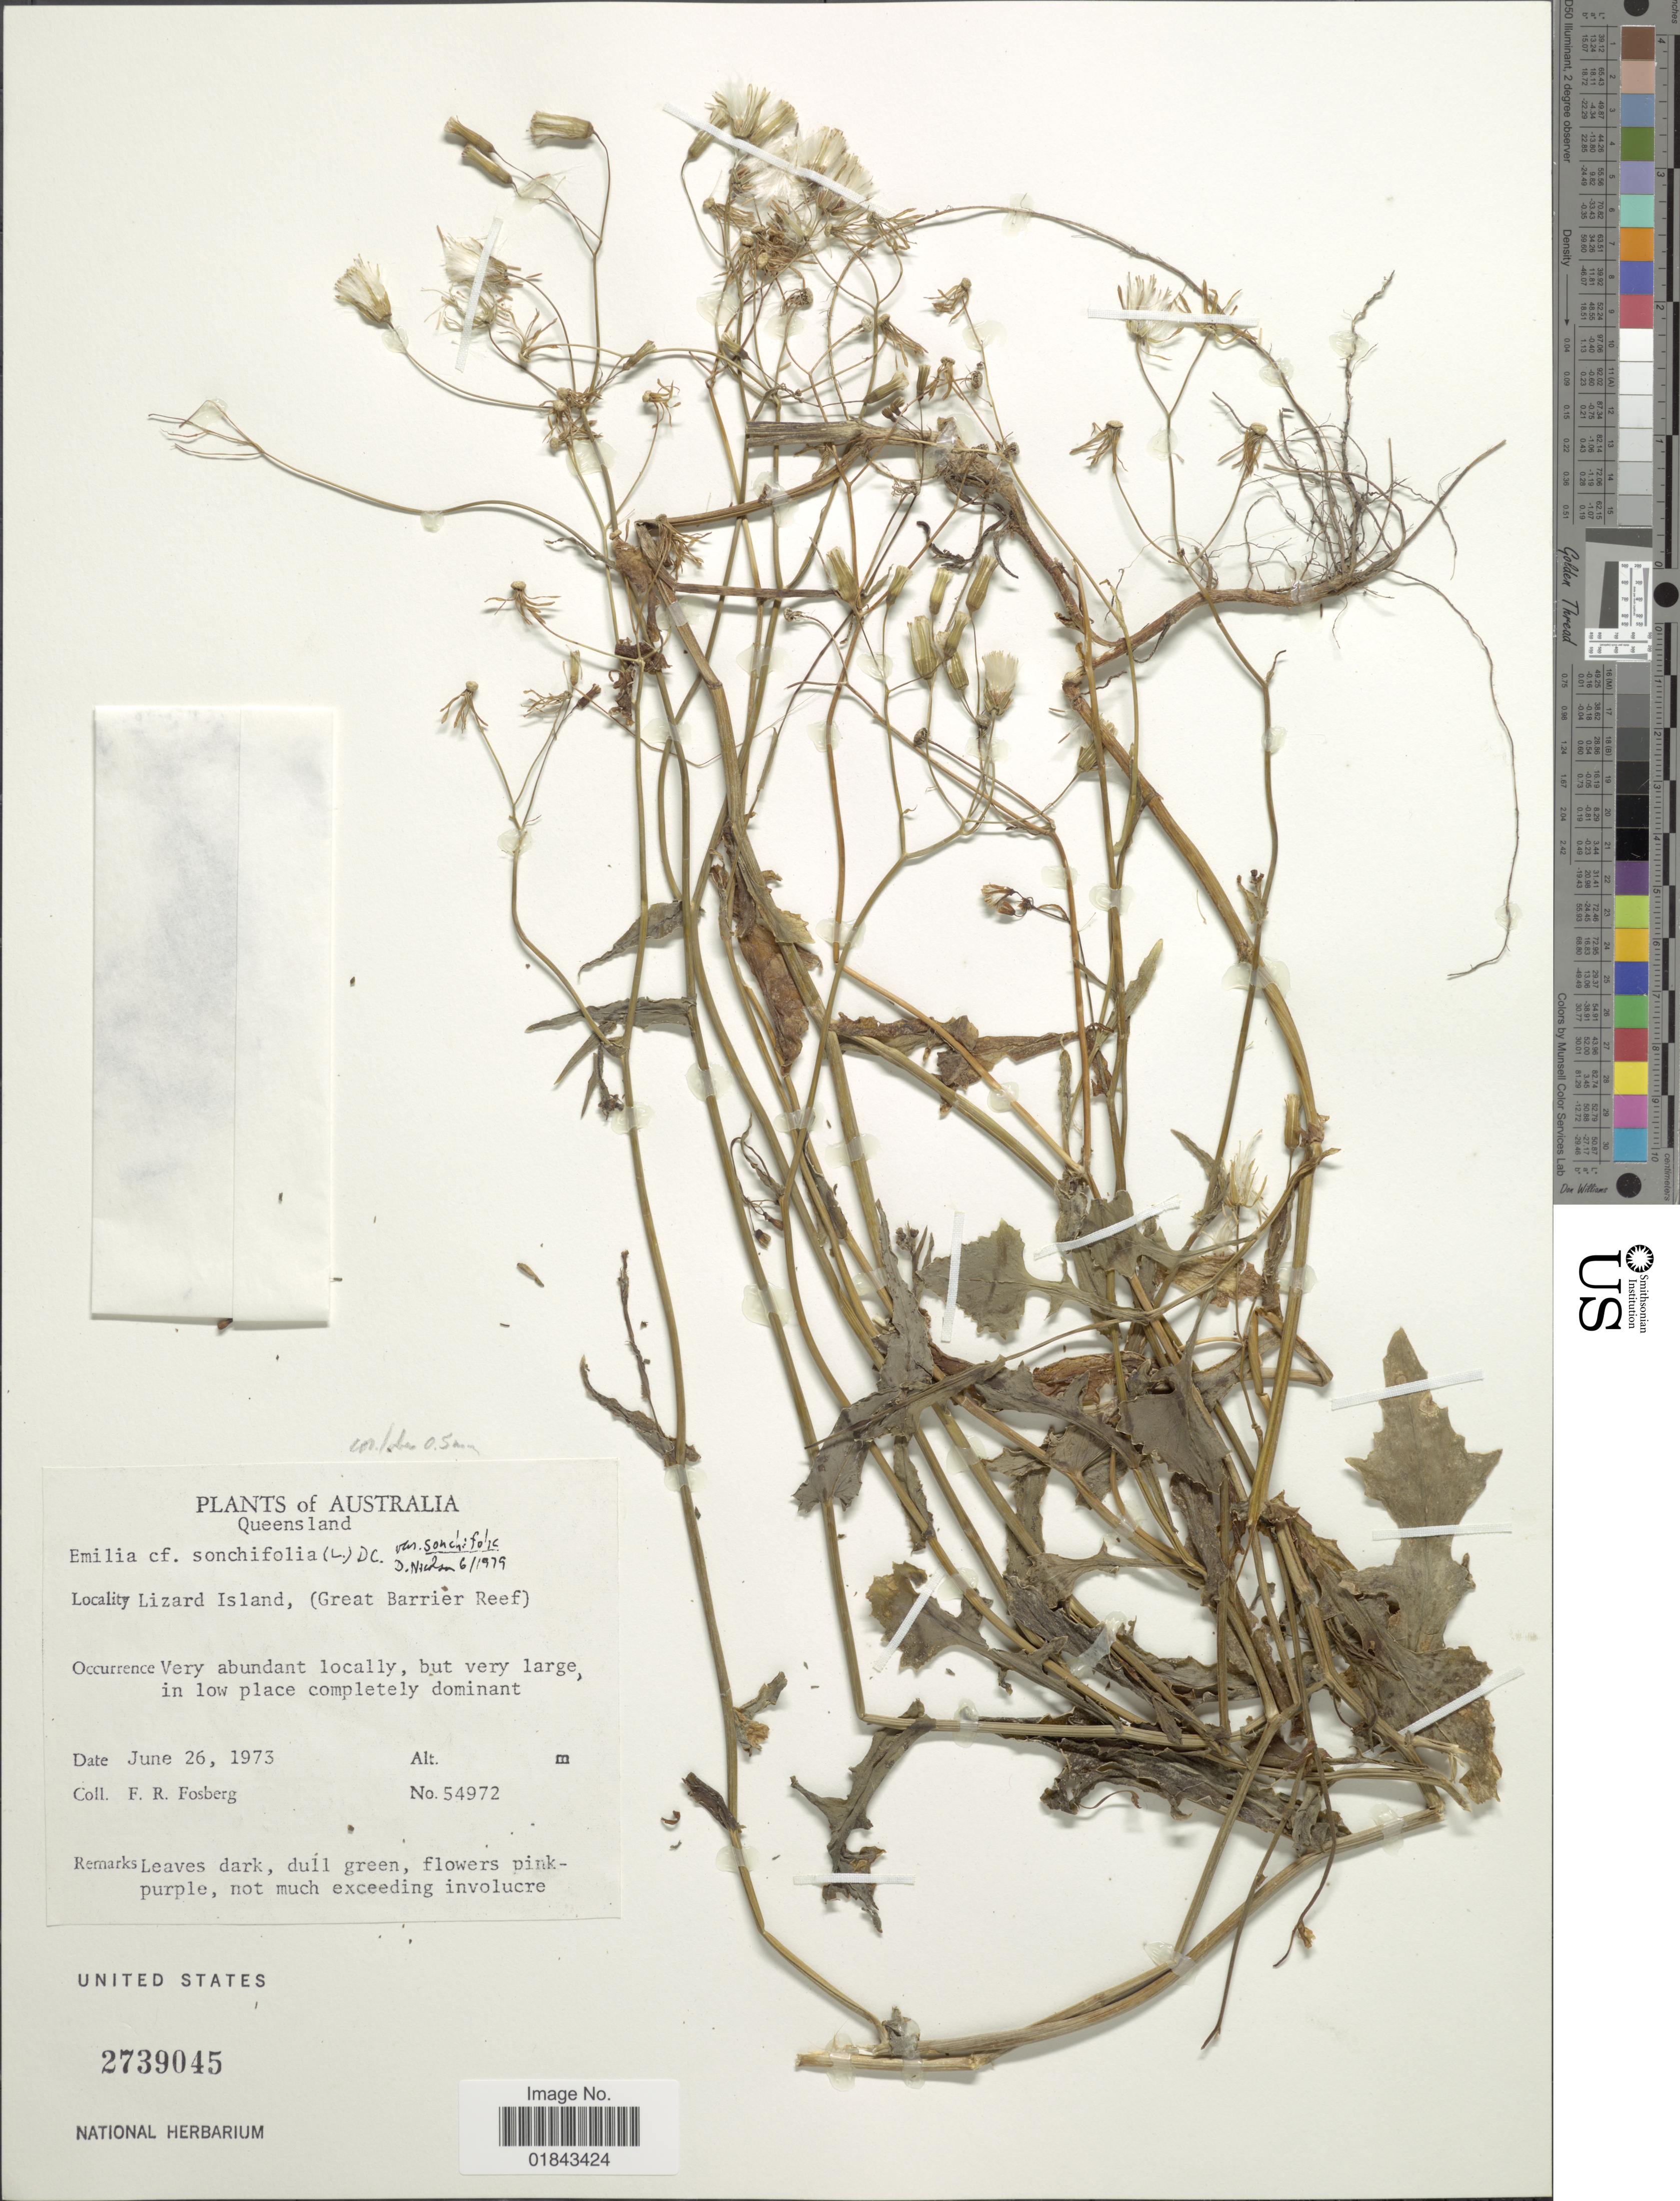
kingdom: Plantae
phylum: Tracheophyta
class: Magnoliopsida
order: Asterales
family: Asteraceae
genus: Emilia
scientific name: Emilia sonchifolia var. sonchifolia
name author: (L.) DC.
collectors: F. R. Fosberg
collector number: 54972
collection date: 1973-06-26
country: Australia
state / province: Queensland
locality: Lizard Island, (Great Barrier Reef).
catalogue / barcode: US 2739045